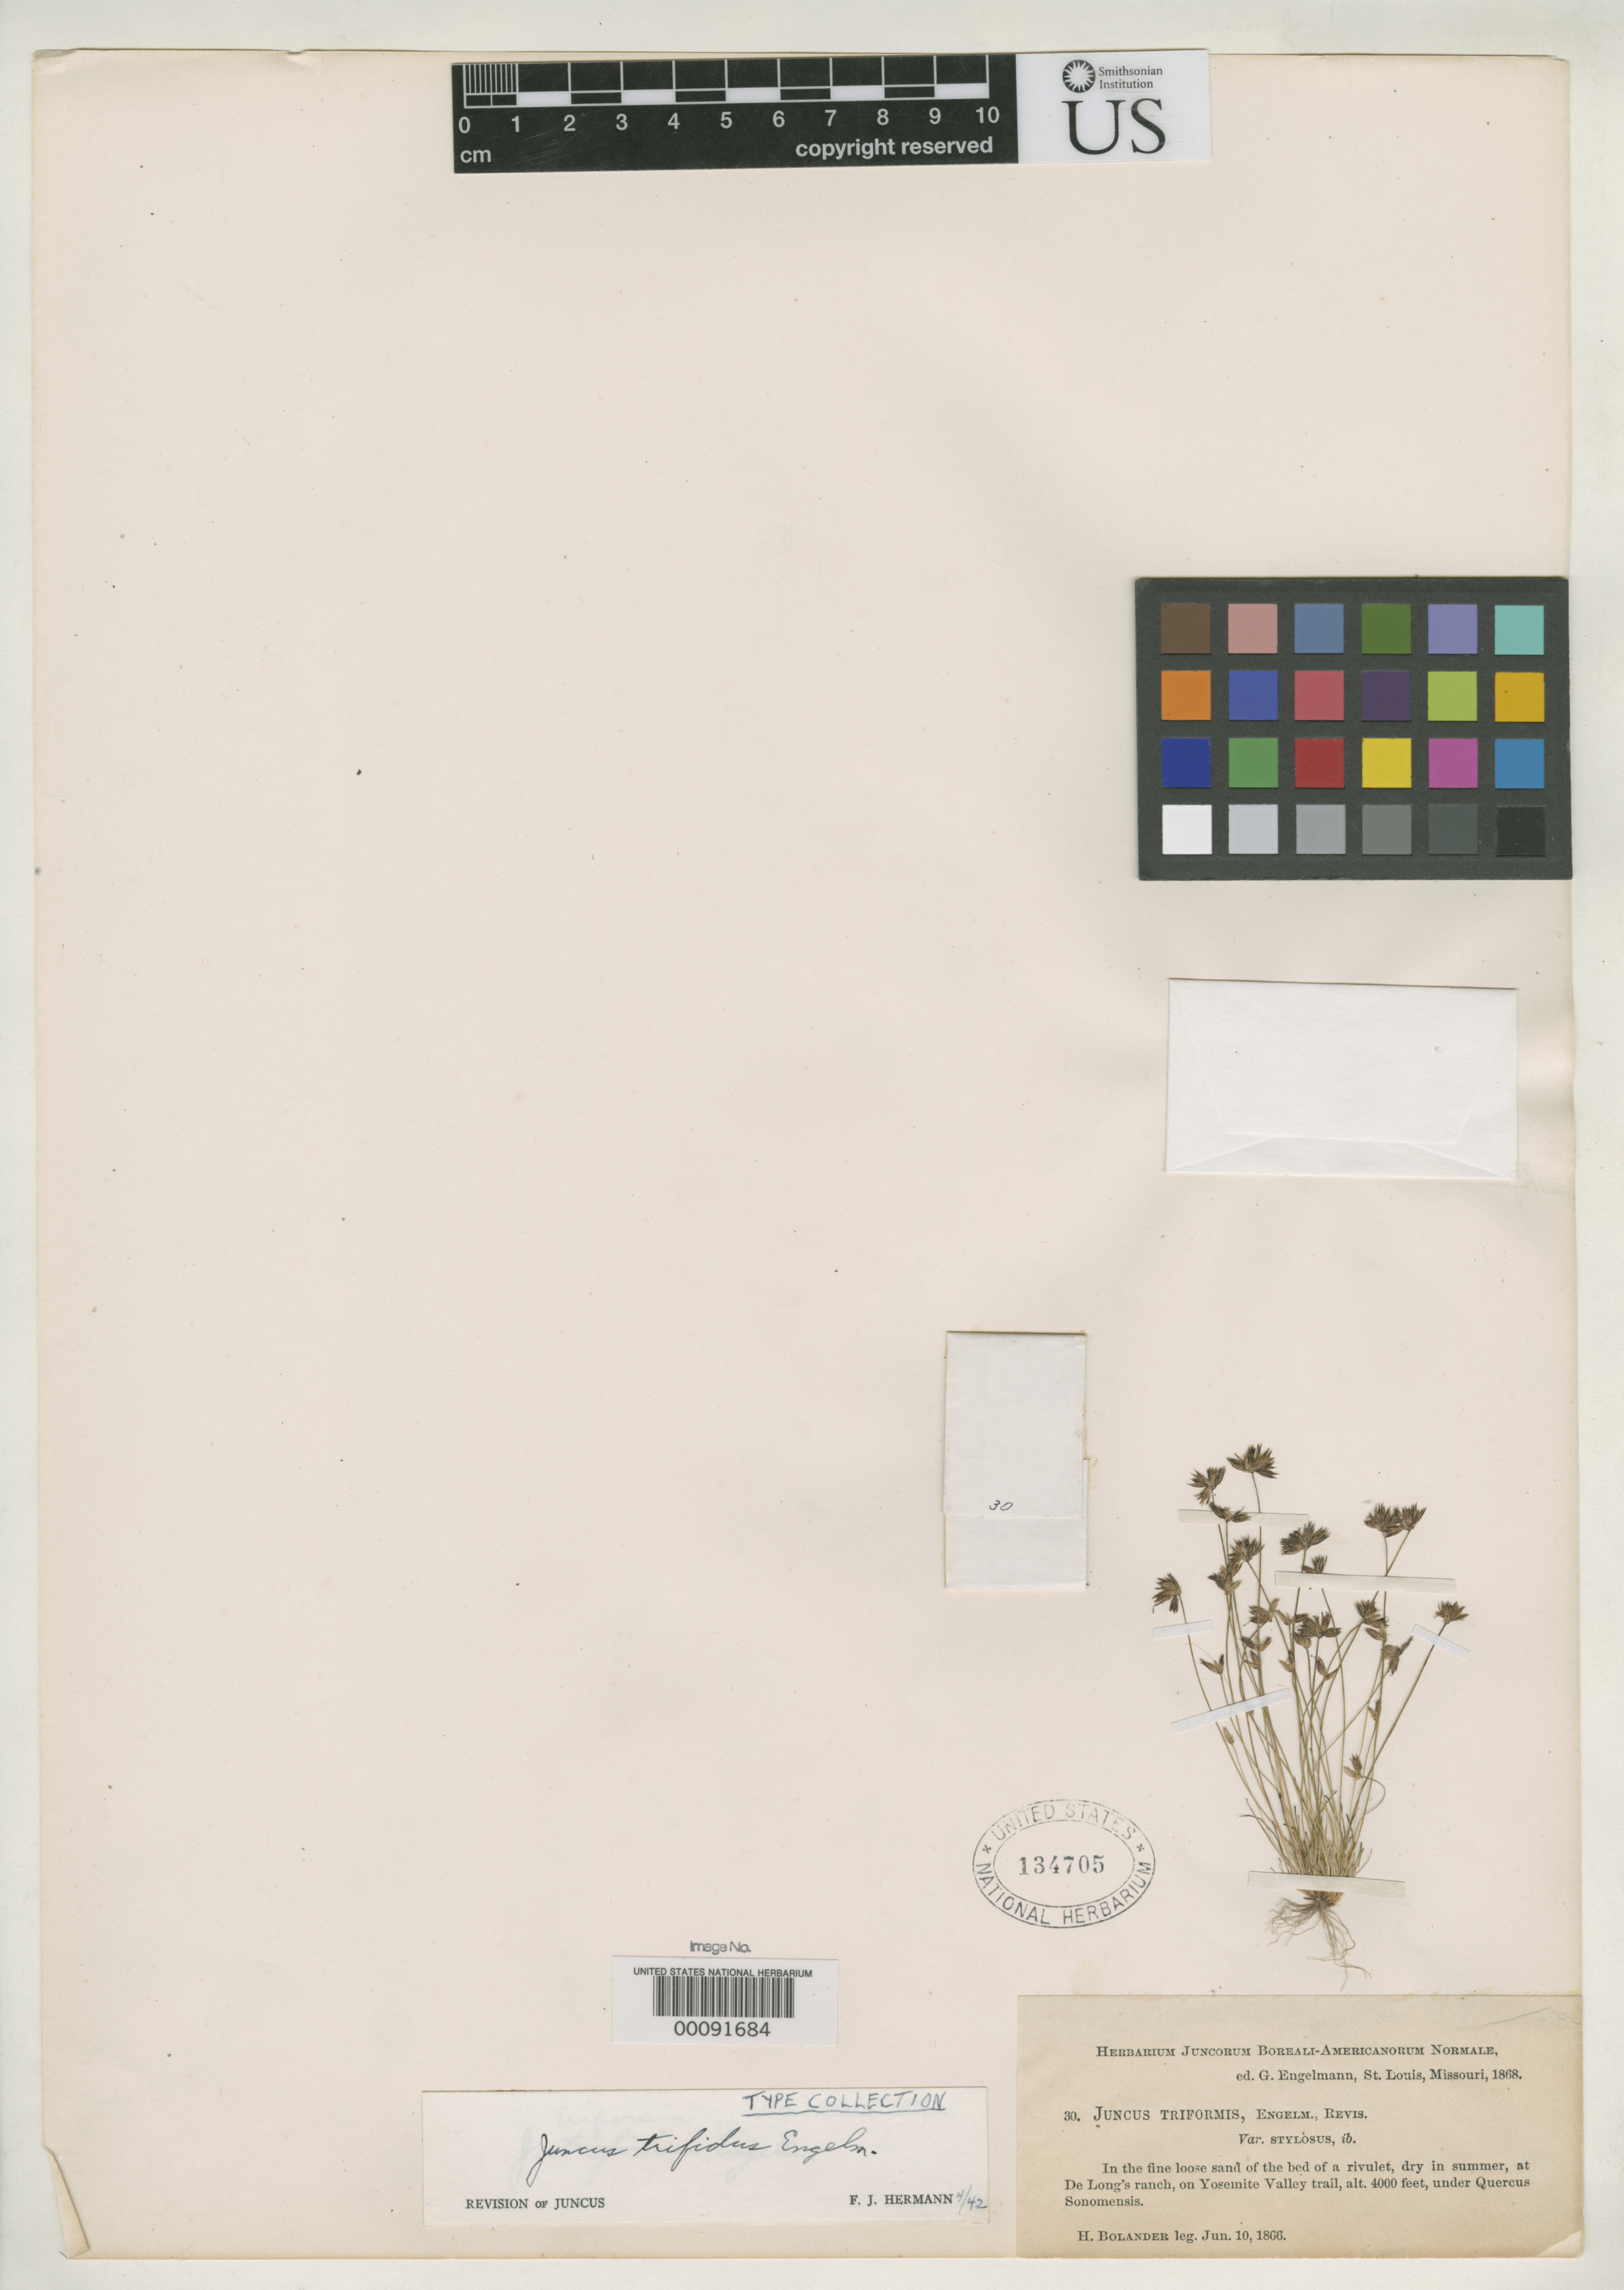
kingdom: Plantae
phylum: Tracheophyta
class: Liliopsida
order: Poales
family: Juncaceae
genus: Juncus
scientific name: Juncus triformis var. stylosus Engelm., nom. illeg.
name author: Engelm.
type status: Isosyntype; Isolectotype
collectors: H. Bolander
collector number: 30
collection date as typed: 10 Jun 1866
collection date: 1866-06-10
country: United States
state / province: California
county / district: Mariposa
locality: De Long's Ranch, Yosemite Valley trail.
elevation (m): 1219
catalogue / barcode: US 134705